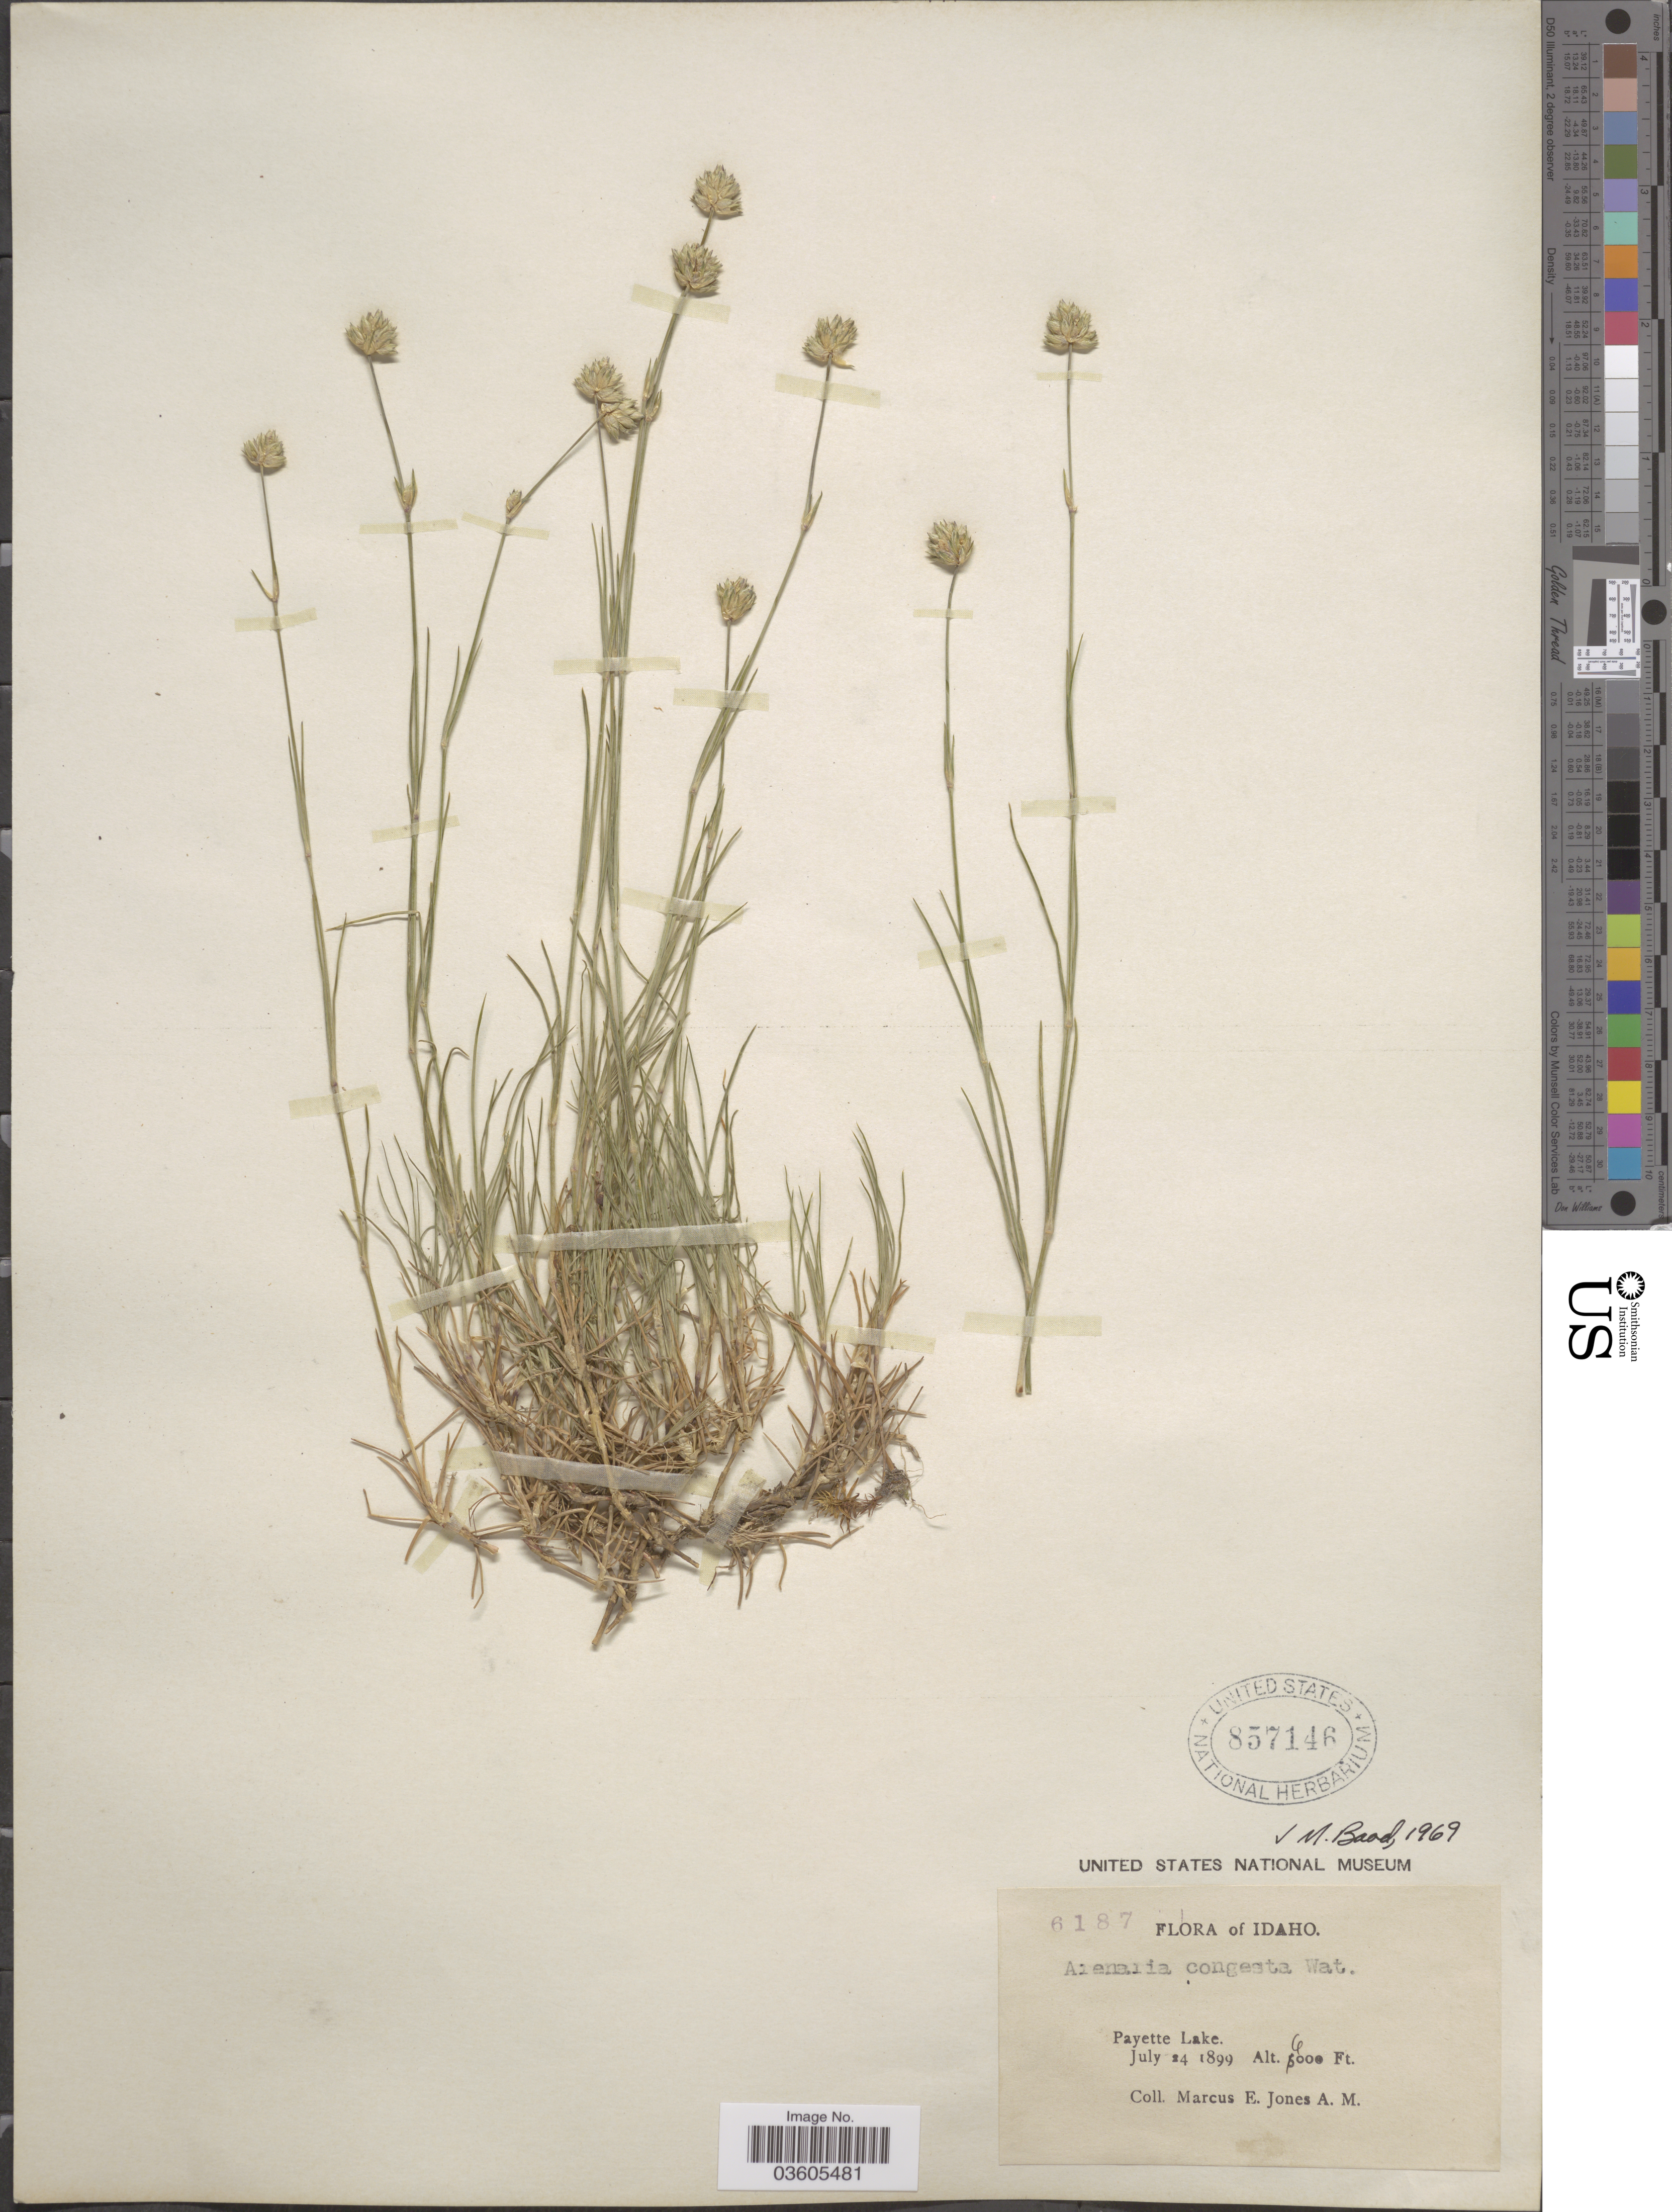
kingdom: Plantae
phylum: Tracheophyta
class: Magnoliopsida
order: Caryophyllales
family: Caryophyllaceae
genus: Eremogone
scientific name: Eremogone congesta var. congesta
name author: (Nutt.) Ikonn.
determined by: Strong, Mark T., (BOT), Smithsonian Institution - National Museum of Natural History (UNITED STATES)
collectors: M. E. Jones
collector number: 6187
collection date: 1899-07-24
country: United States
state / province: Idaho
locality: Payette Lake.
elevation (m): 1829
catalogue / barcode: US 857146